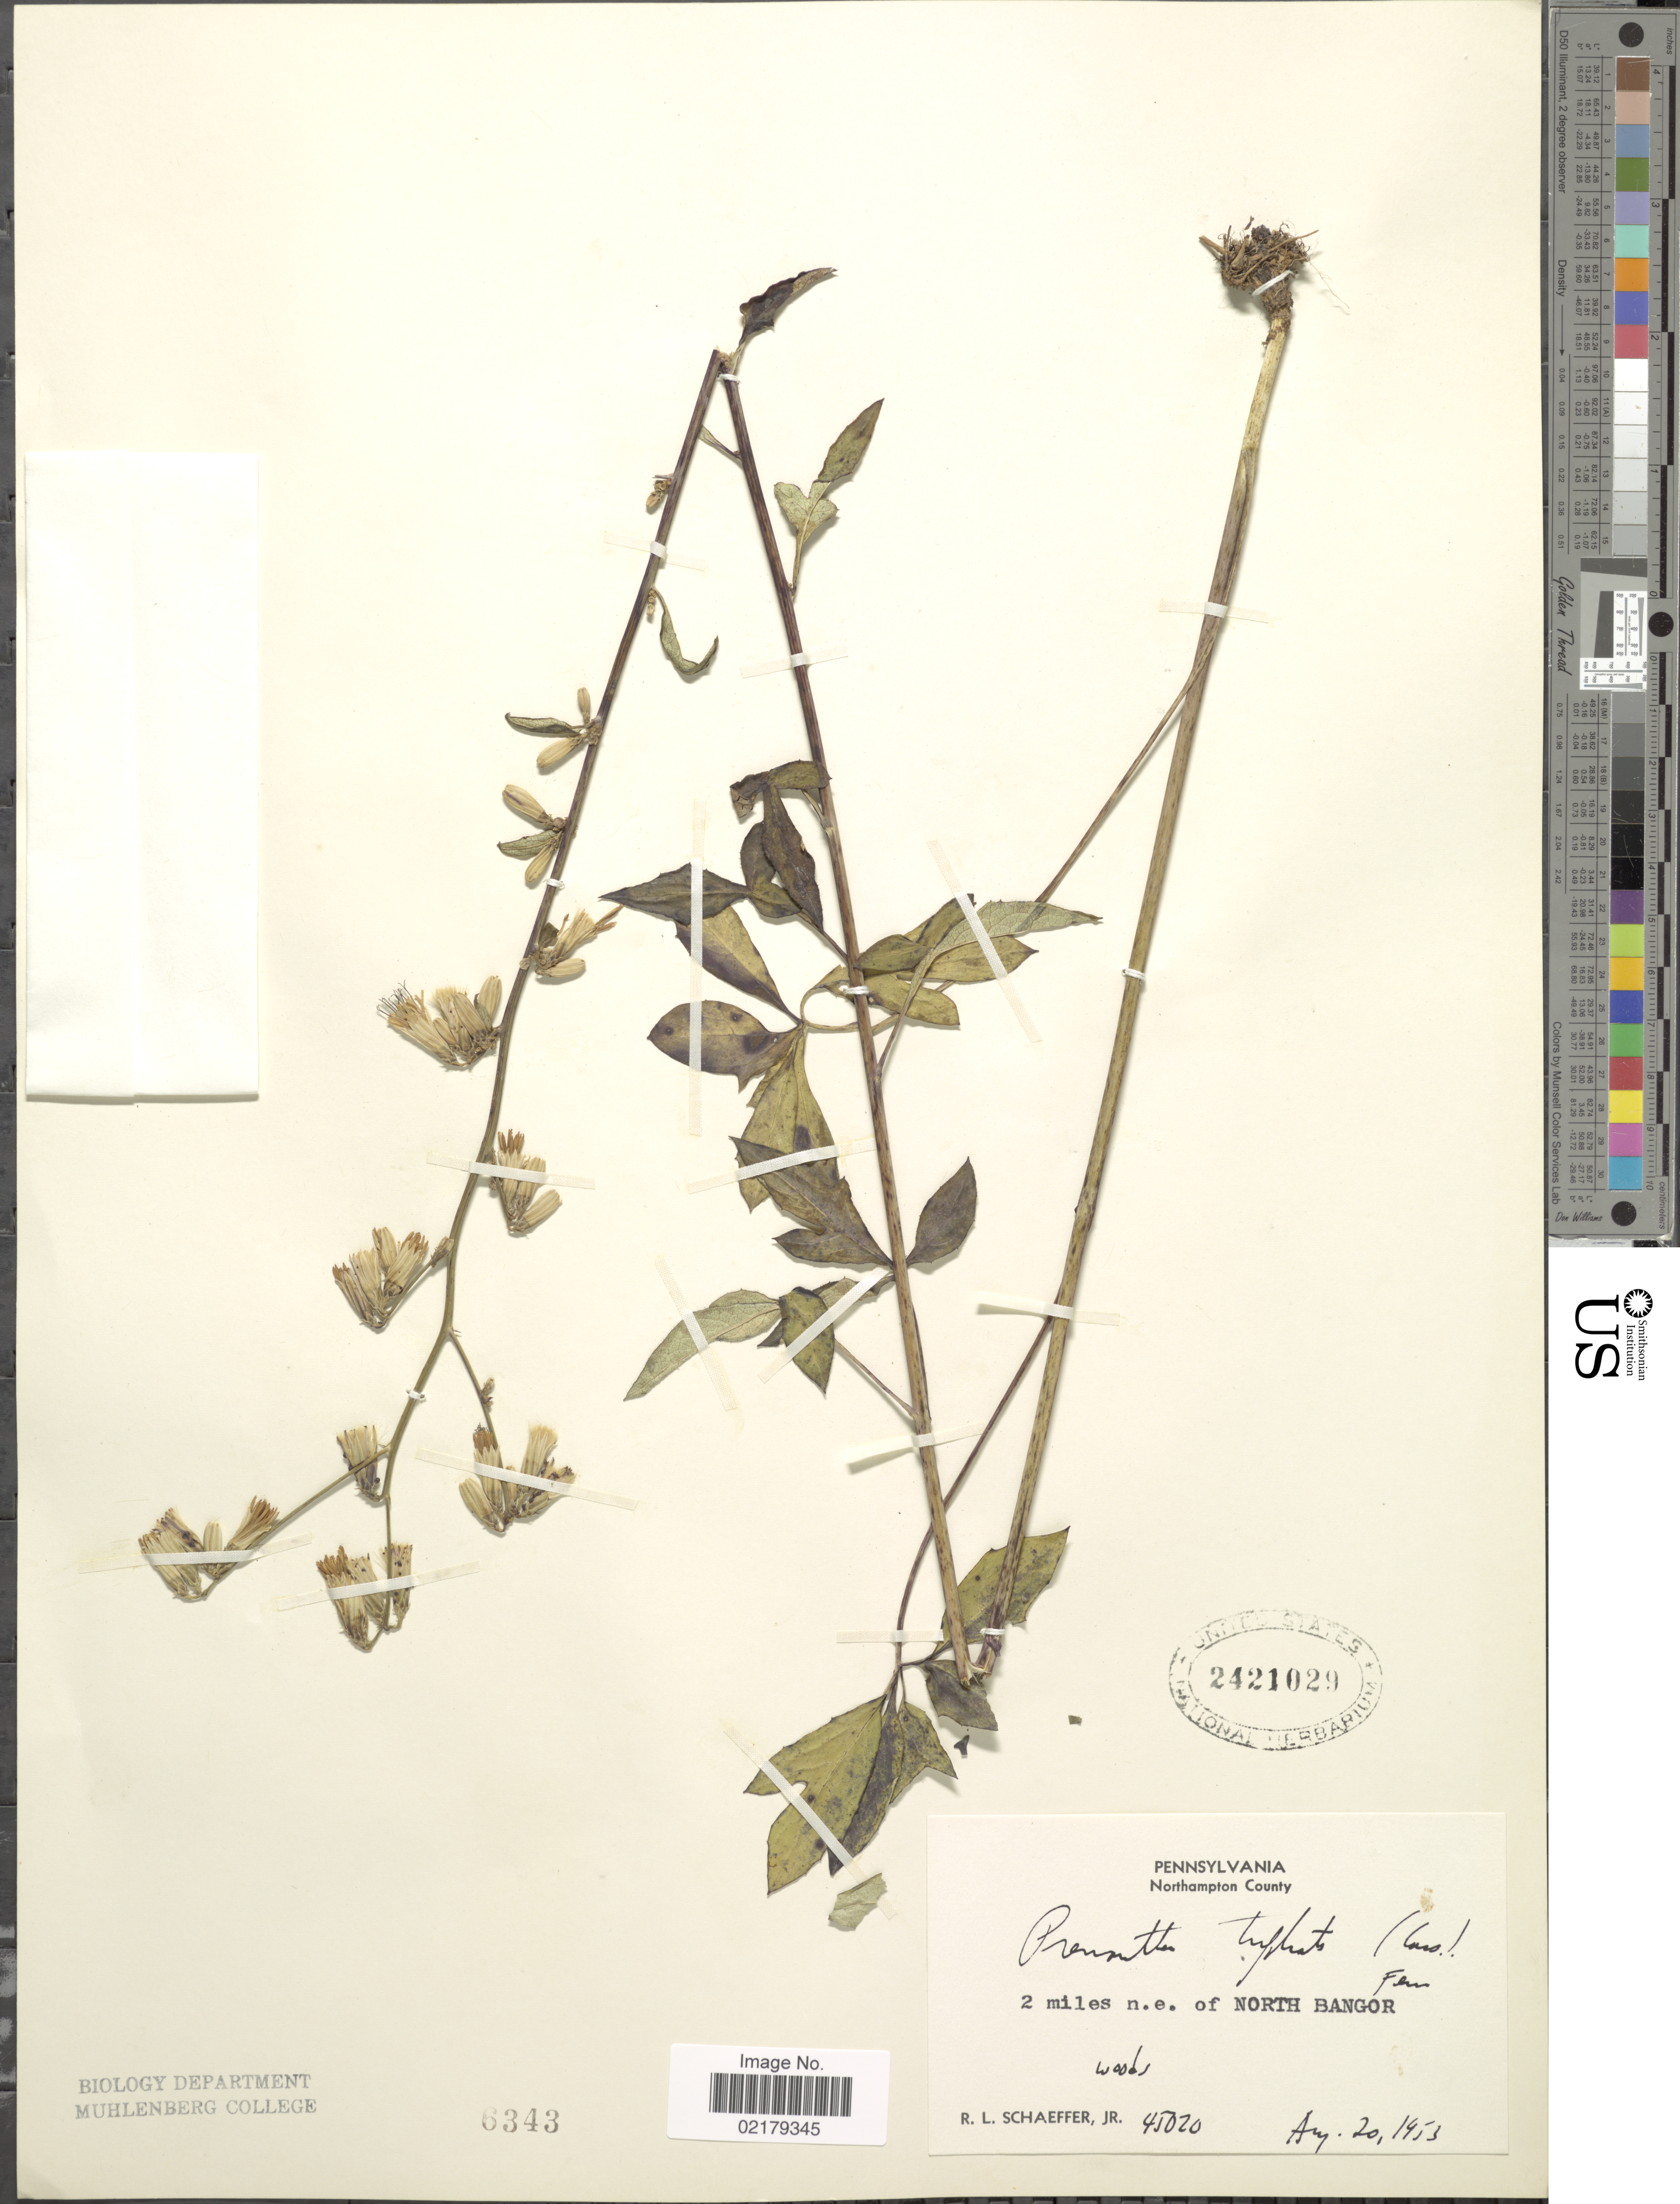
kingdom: Plantae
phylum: Tracheophyta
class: Magnoliopsida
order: Asterales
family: Asteraceae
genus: Nabalus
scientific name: Nabalus trifoliolatus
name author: Cass.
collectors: R. L. Schaeffer Jr.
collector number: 45020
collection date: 1953-08-20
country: United States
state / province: Pennsylvania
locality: Northampton County, 2 miles n.e. of North Bangor, woods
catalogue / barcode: US 2421029